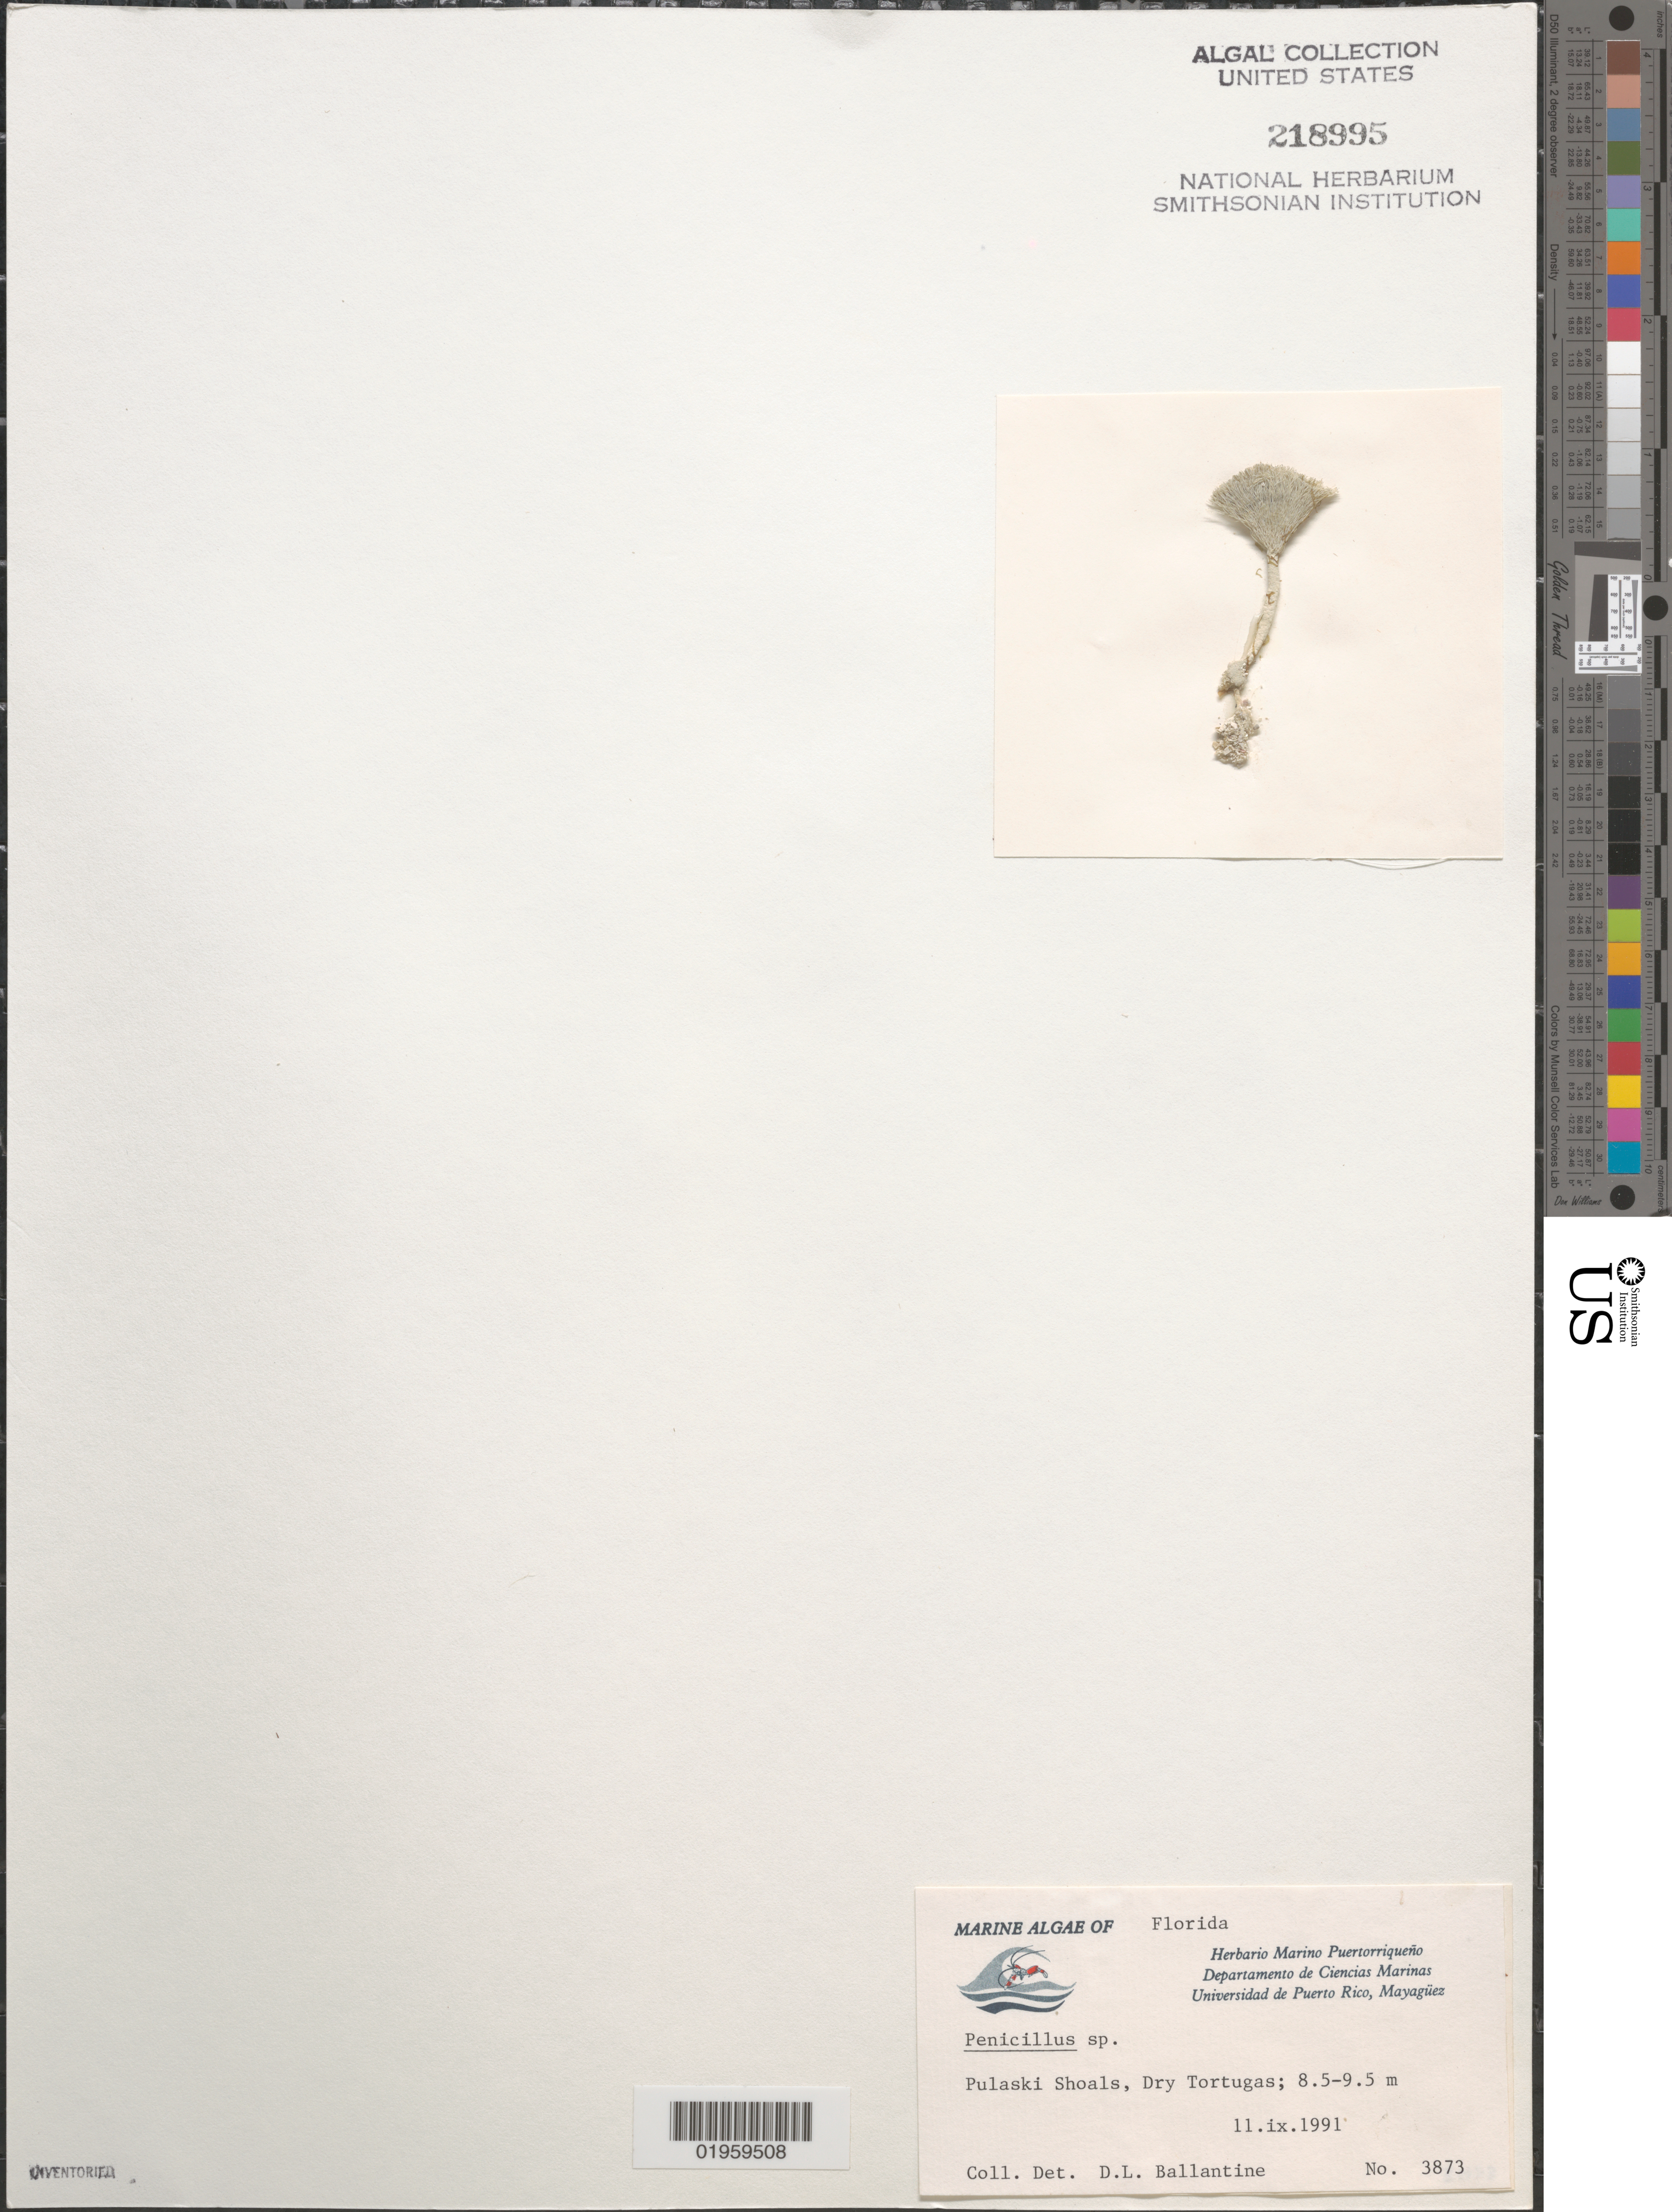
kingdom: Plantae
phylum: Chlorophyta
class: Ulvophyceae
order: Bryopsidales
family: Udoteaceae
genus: Penicillus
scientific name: Penicillus sp.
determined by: Ballantine, D. L.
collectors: D.L. Ballantine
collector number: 3873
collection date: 1991-09-11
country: United States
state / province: Florida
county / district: Monroe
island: Dry Tortugas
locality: Pulaski Shoals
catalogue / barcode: US 218995